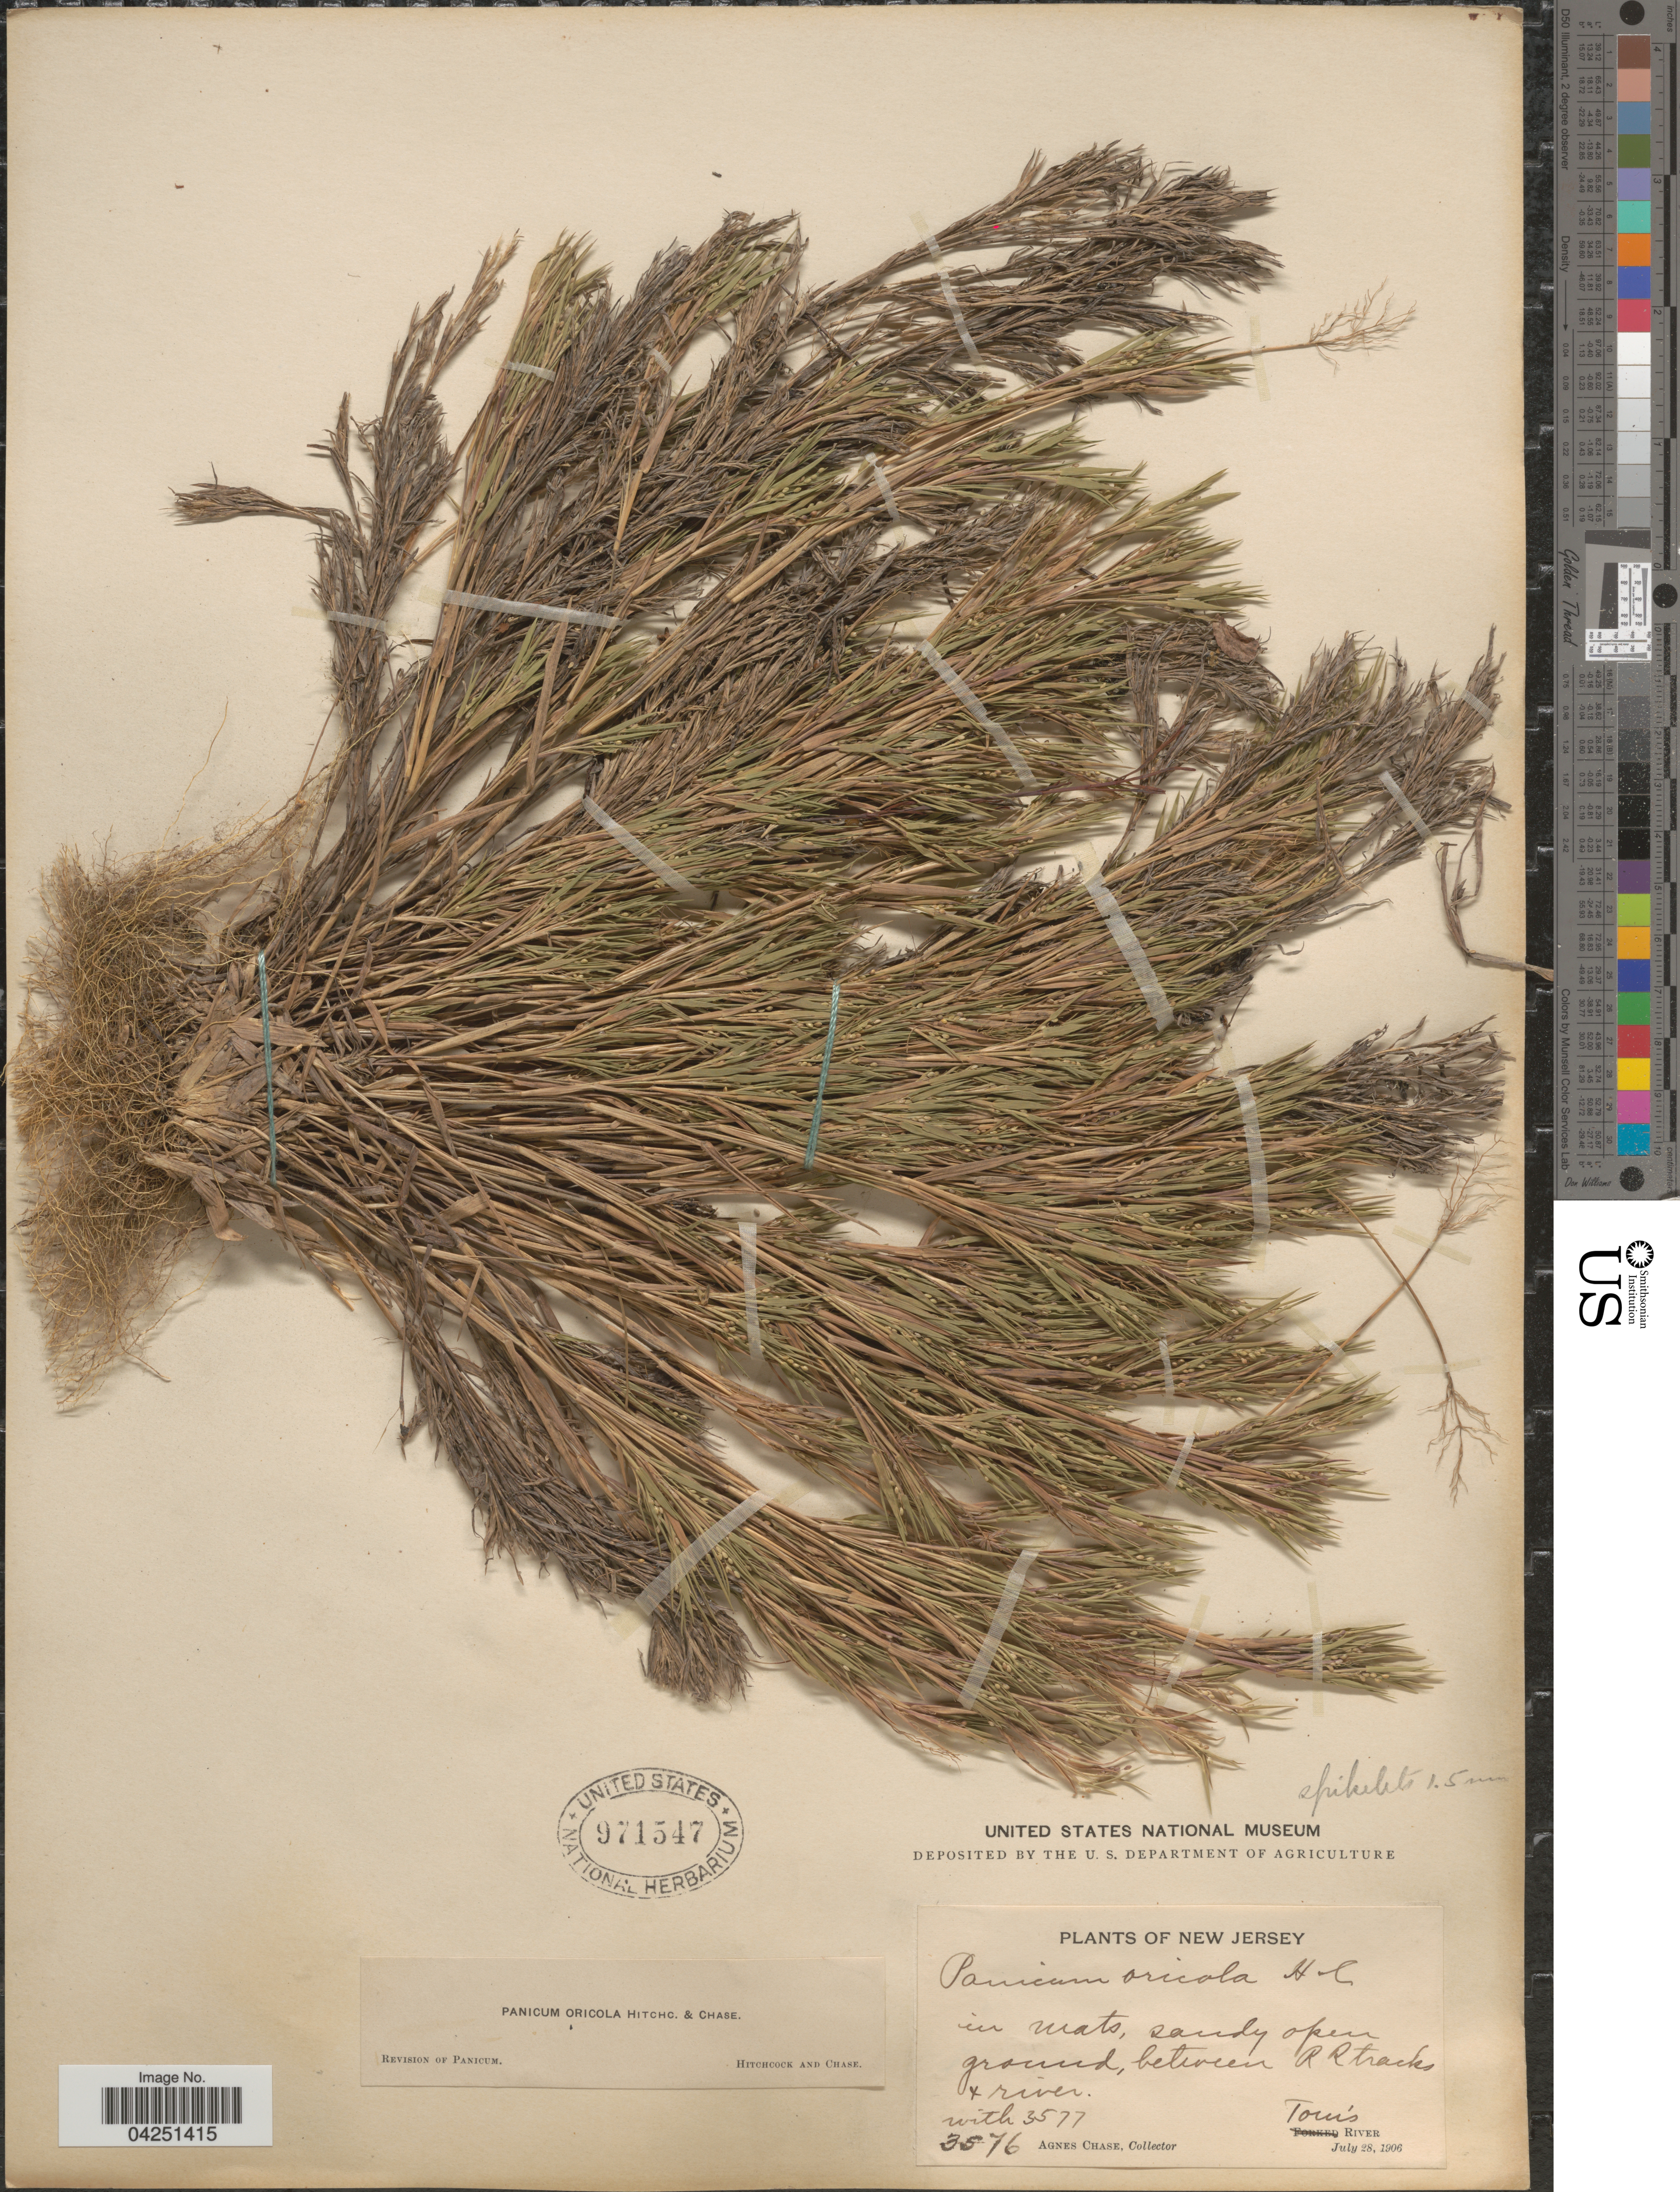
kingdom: Plantae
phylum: Tracheophyta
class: Liliopsida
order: Poales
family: Poaceae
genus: Dichanthelium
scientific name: Dichanthelium acuminatum var. acuminatum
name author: (Sw.) Gould & C.A. Clark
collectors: A. Chase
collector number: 3576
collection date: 1906-07-28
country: United States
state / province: New Jersey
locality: In mats, sandy open ground, between RR tracks & river with 3577 [unsure placement] Toms River.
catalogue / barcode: US 971547